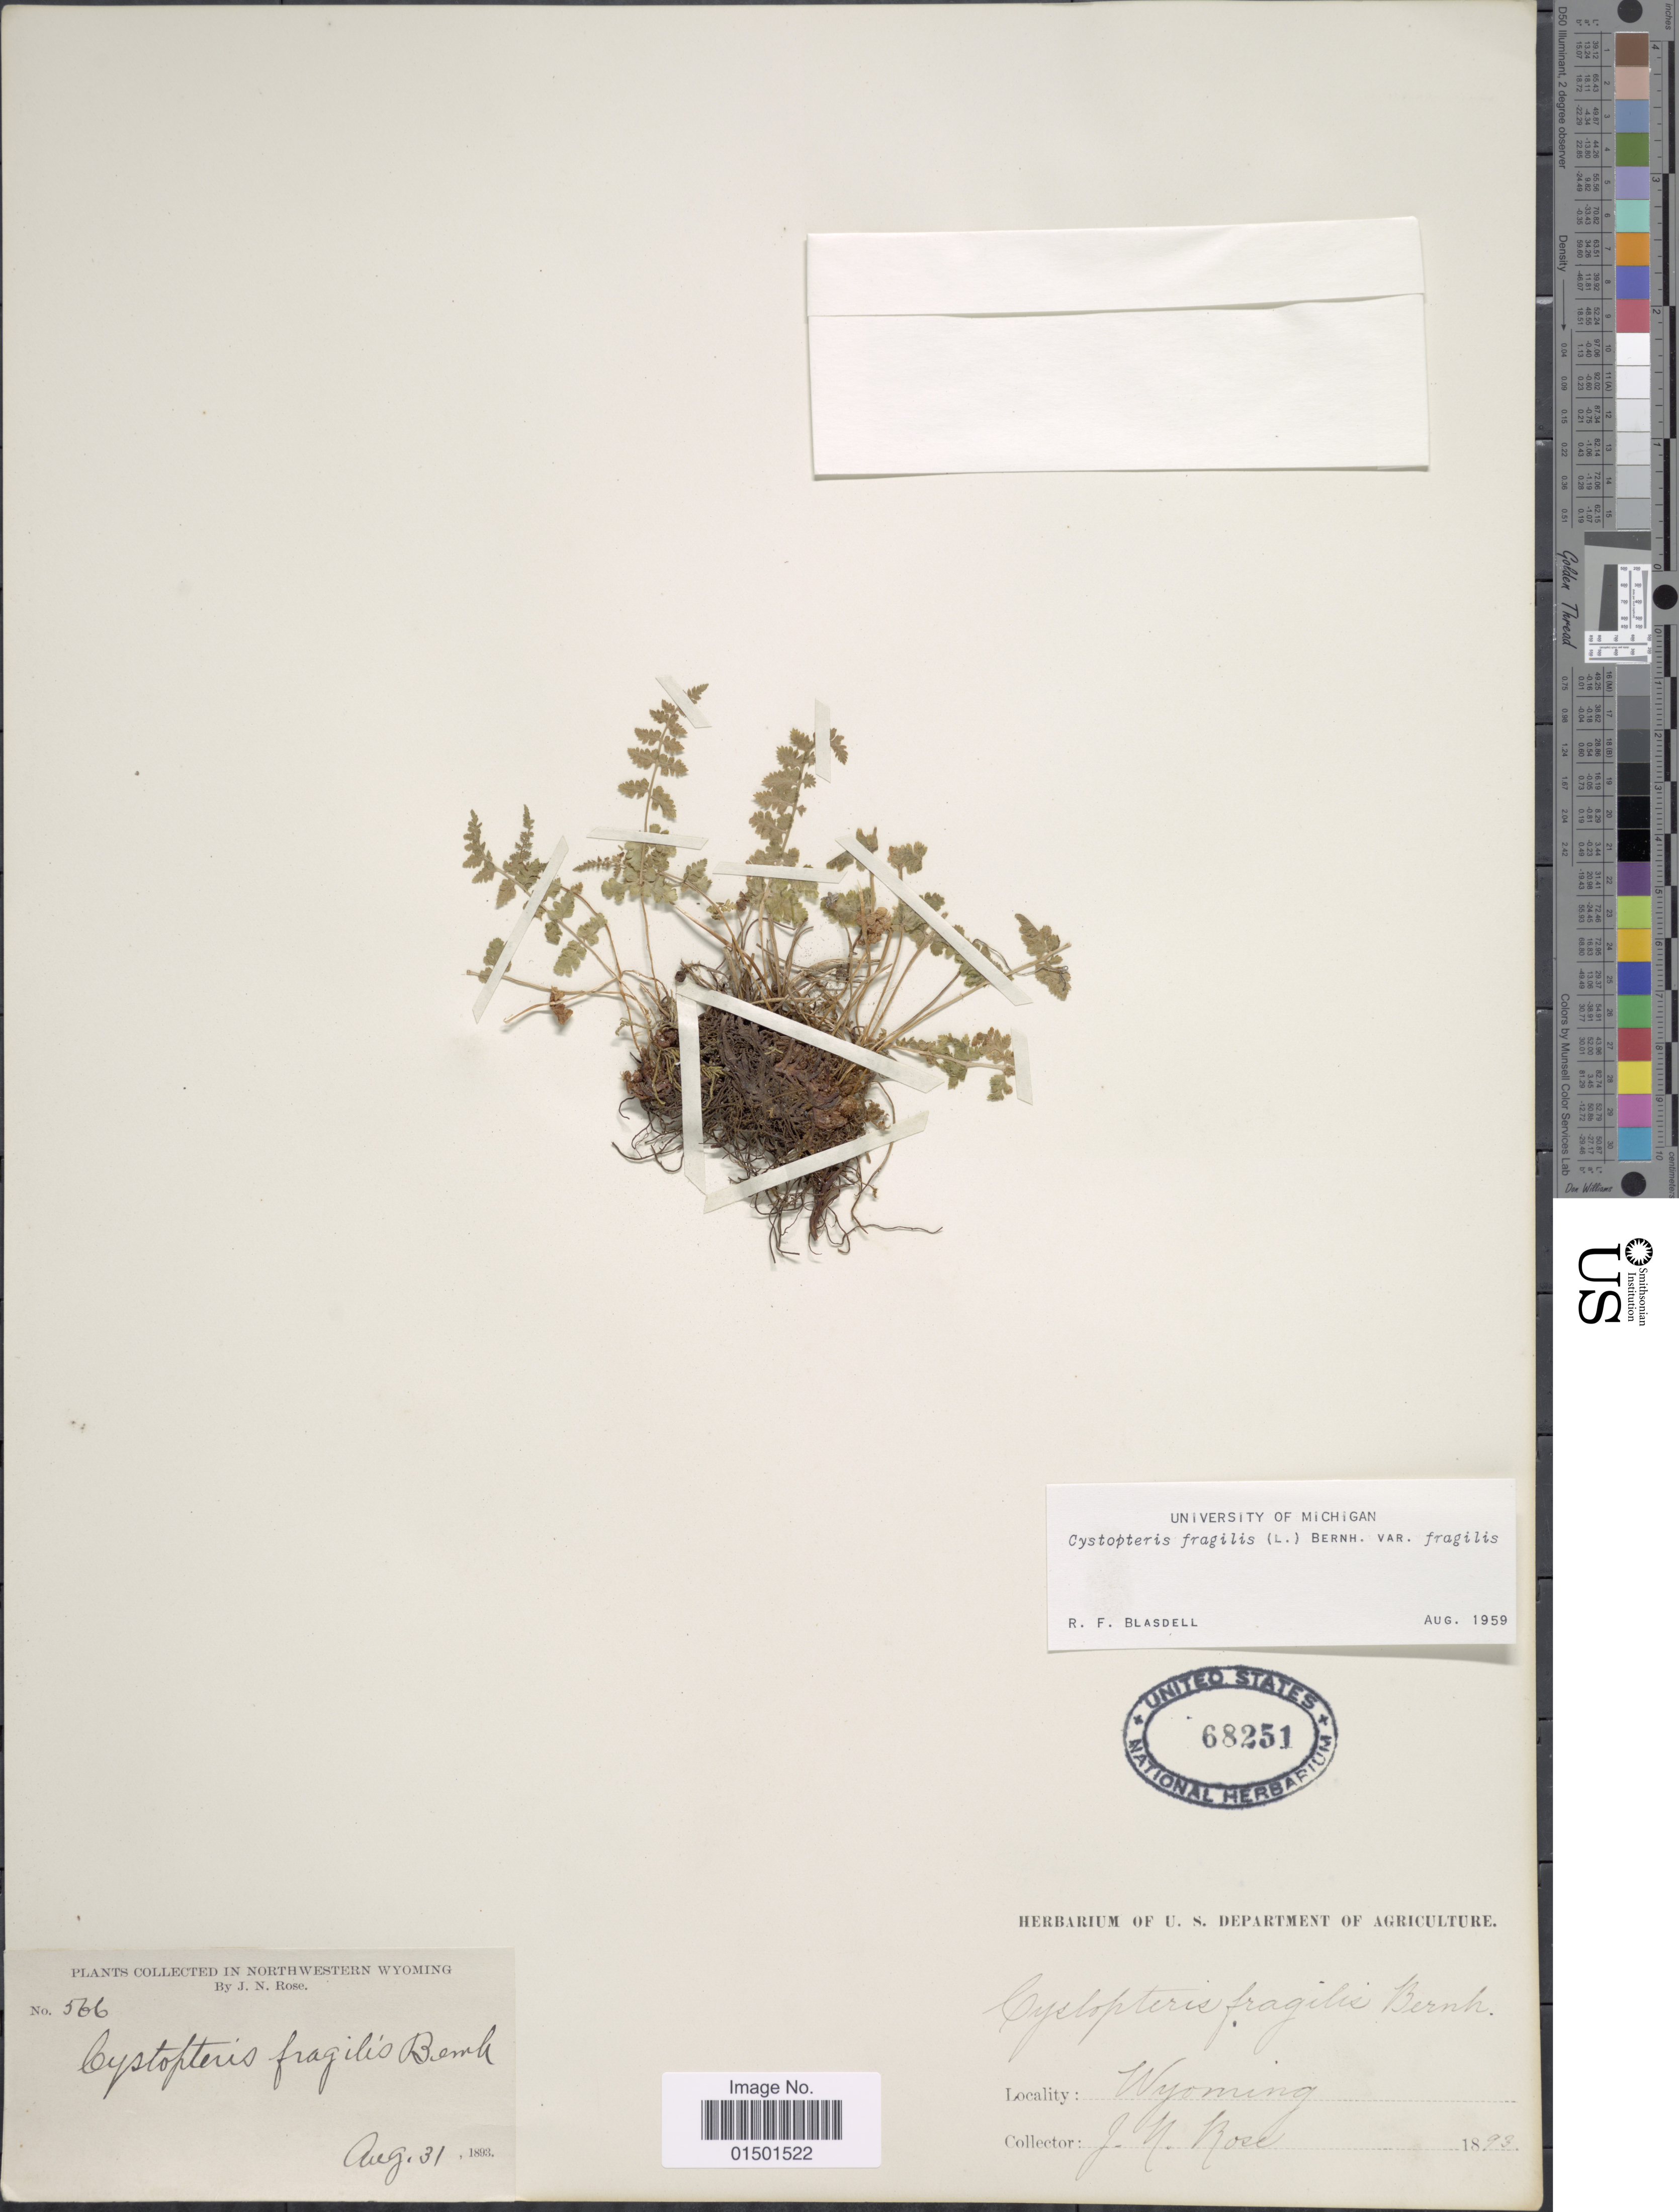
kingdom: Plantae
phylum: Tracheophyta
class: Polypodiopsida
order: Polypodiales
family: Cystopteridaceae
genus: Cystopteris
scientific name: Cystopteris fragilis var. fragilis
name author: (L.) Bernh.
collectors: J. N. Rose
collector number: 566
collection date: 1893-08-31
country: United States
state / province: Wyoming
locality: Northwestern Wyoming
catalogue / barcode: US 68251